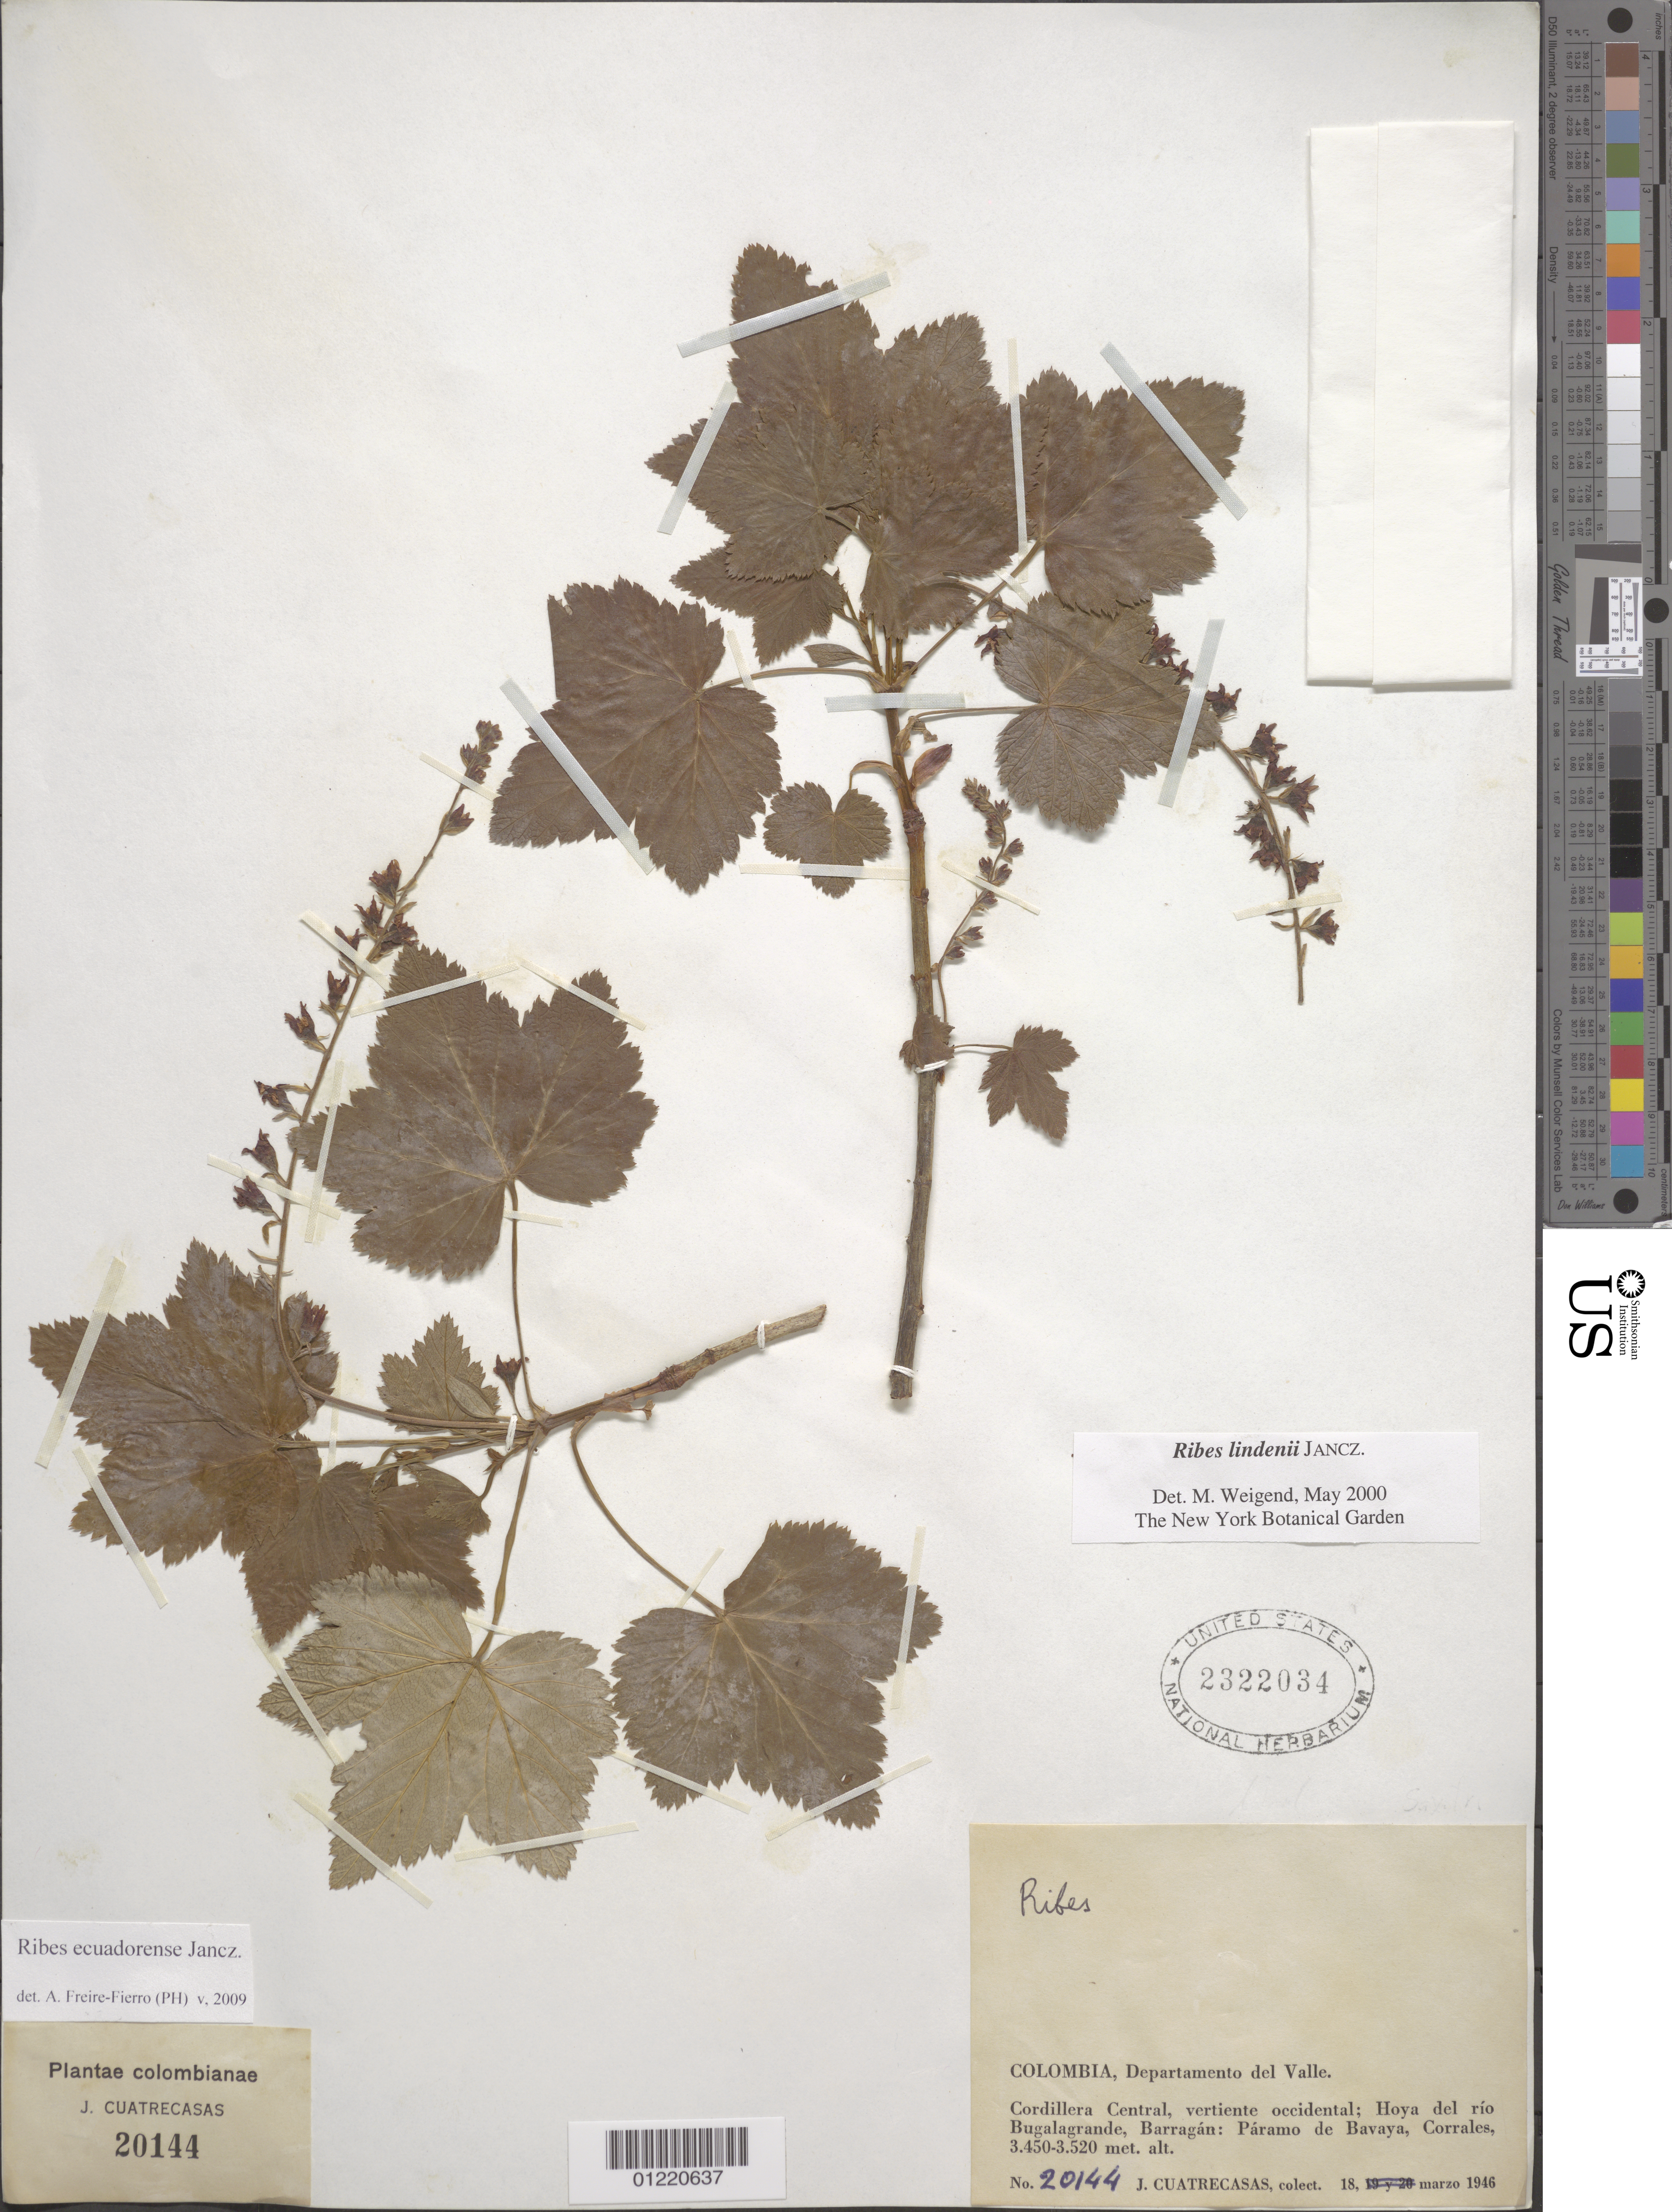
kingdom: Plantae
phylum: Tracheophyta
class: Magnoliopsida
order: Saxifragales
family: Grossulariaceae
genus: Ribes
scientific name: Ribes ecuadorense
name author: Jancz.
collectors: J. Cuatrecasas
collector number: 20144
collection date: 1946-03-18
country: Colombia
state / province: Valle del Cauca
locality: Cordillera Central, vertiente occidental; Hoya del río Bugalagrande, Brarragán: Páramo de Bavaya, Corrales.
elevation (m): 3450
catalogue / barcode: US 2322034